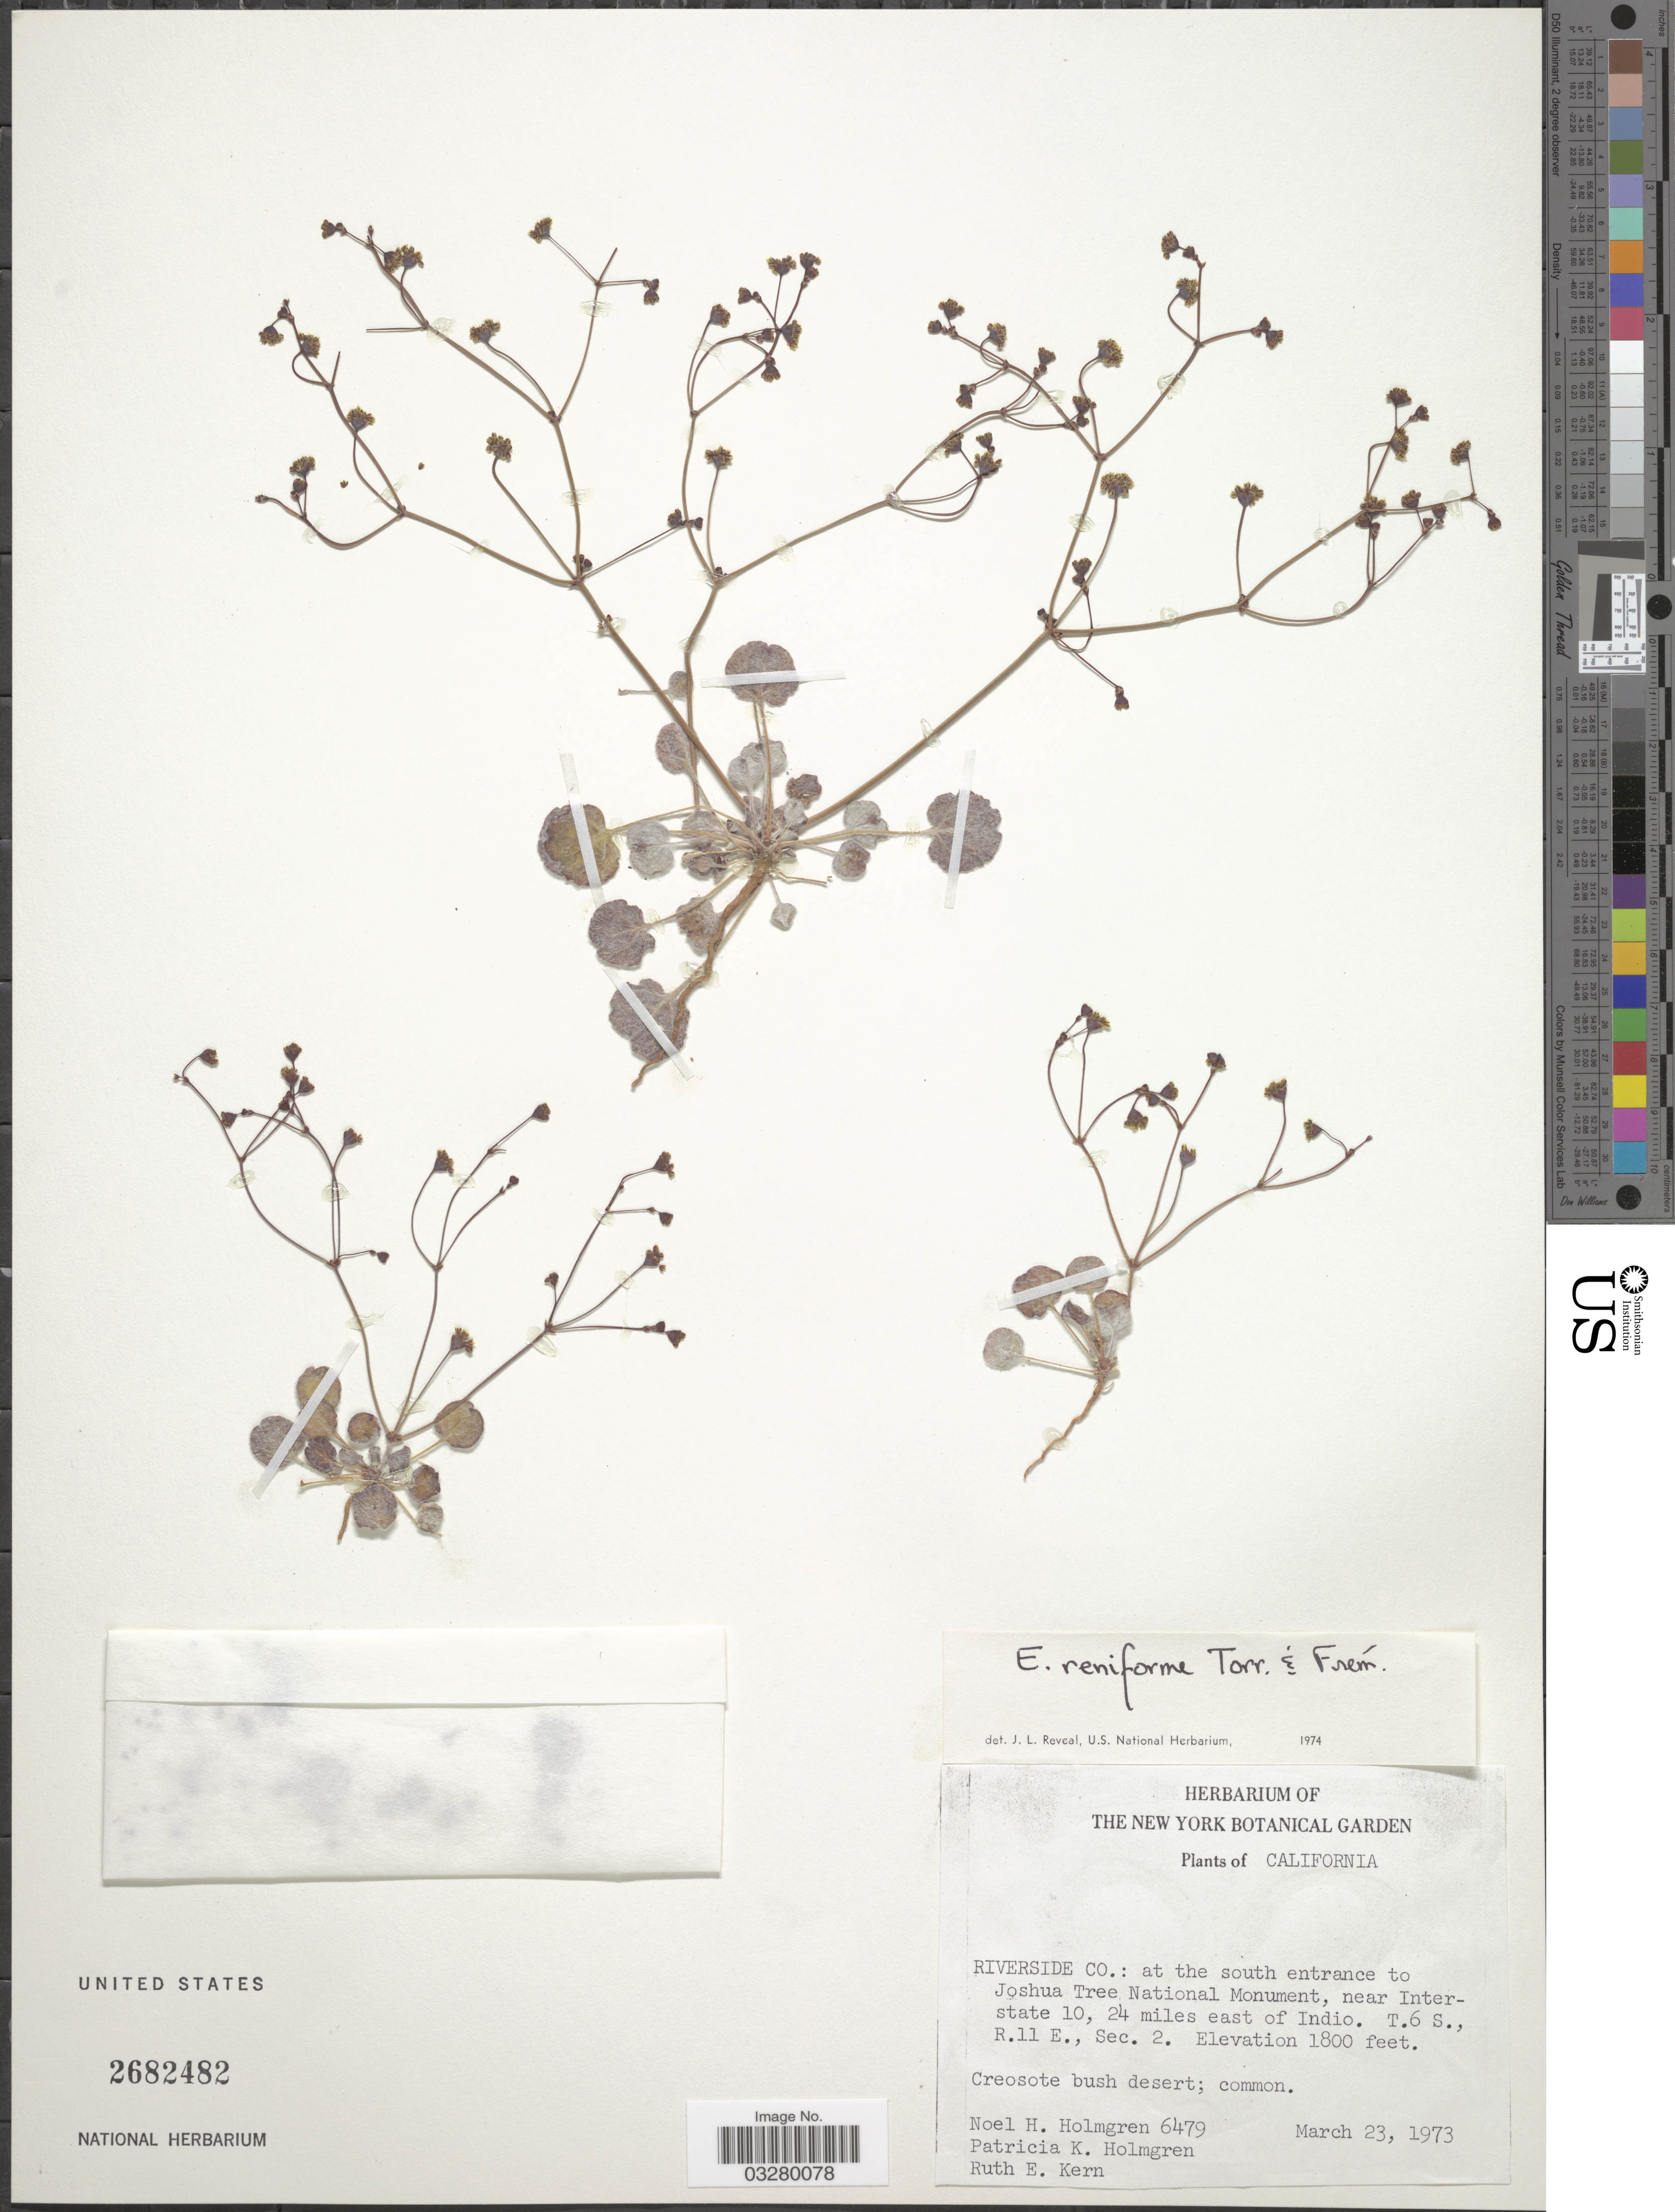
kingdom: Plantae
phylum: Tracheophyta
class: Magnoliopsida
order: Caryophyllales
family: Polygonaceae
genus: Eriogonum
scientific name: Eriogonum reniforme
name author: Torr. & Frém.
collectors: N. H. Holmgren, P. K. Holmgren & R. Kern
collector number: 6479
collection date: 1973-03-23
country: United States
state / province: California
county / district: Riverside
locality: Riverside Co.: at the south entrance to Joshua Tree National Monument, near Interstate 10, 24 miles east of Indio. T.6 S., R.11 E., Sec. 2.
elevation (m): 549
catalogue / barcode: US 2682482